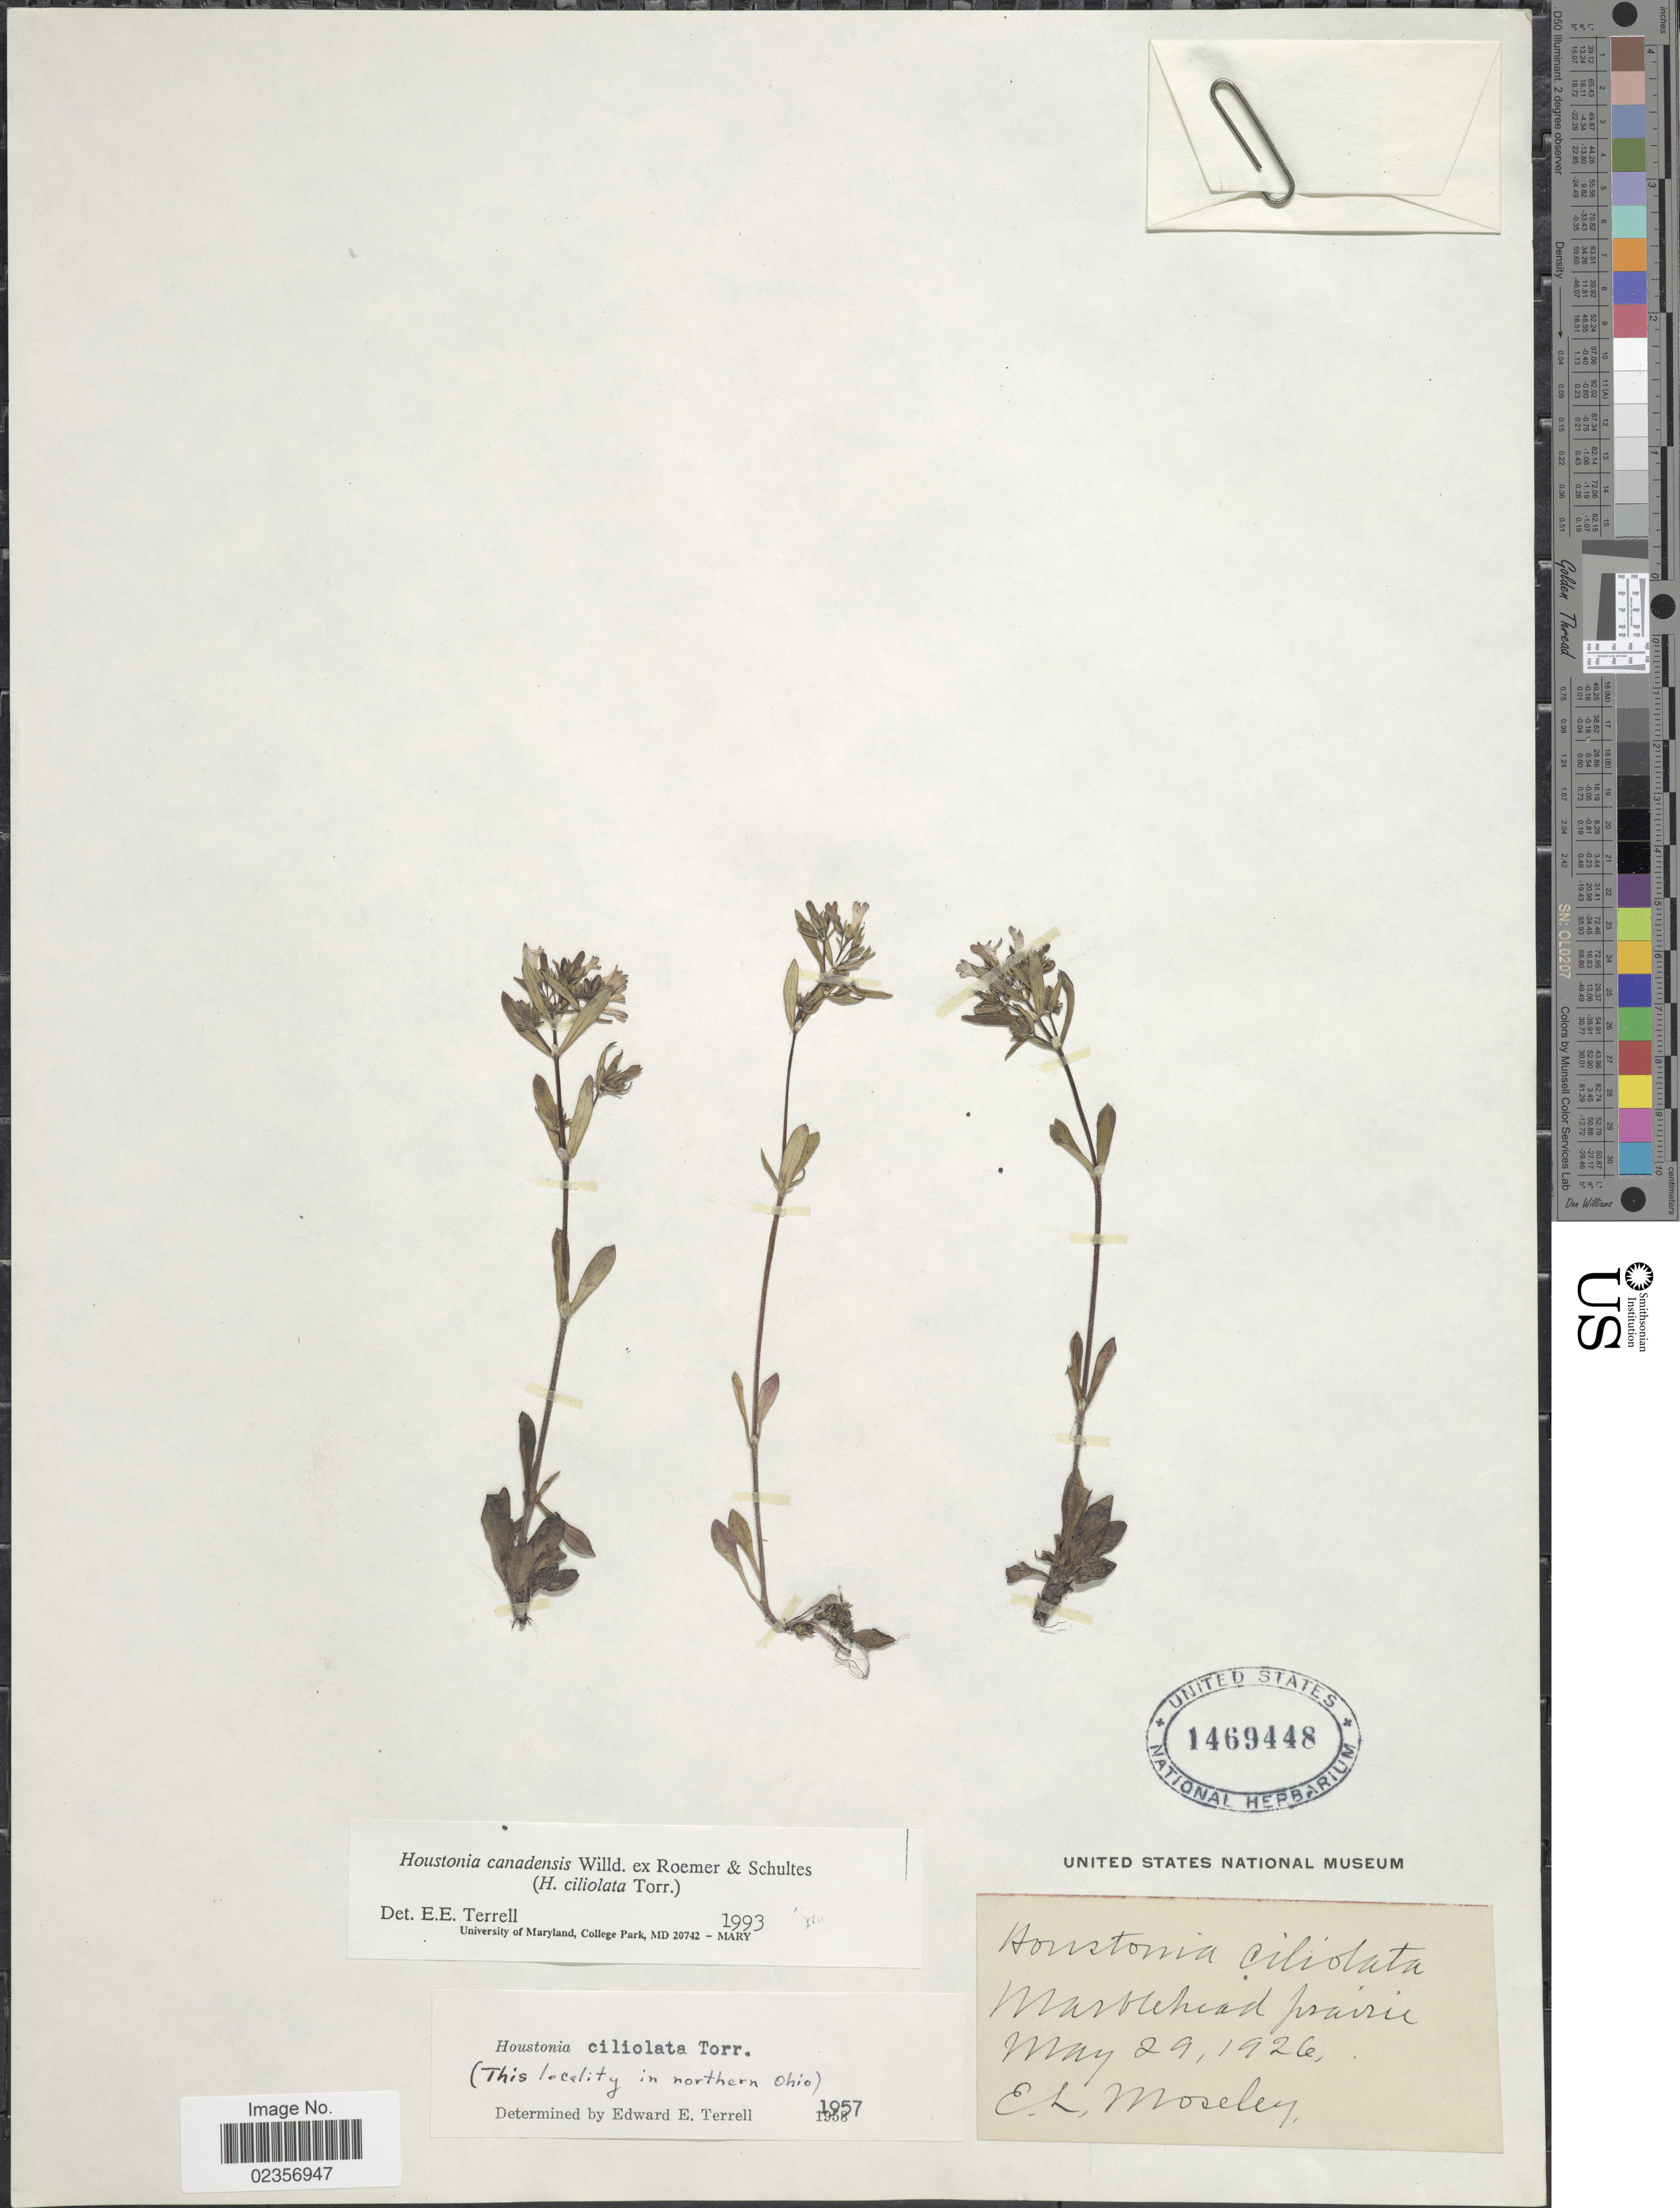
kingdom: Plantae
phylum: Tracheophyta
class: Magnoliopsida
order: Gentianales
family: Rubiaceae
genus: Houstonia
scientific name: Houstonia canadensis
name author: Willd.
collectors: E. Moseley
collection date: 1926-05-29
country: United States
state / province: Ohio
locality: Marblehead prairie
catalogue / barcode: US 1469448